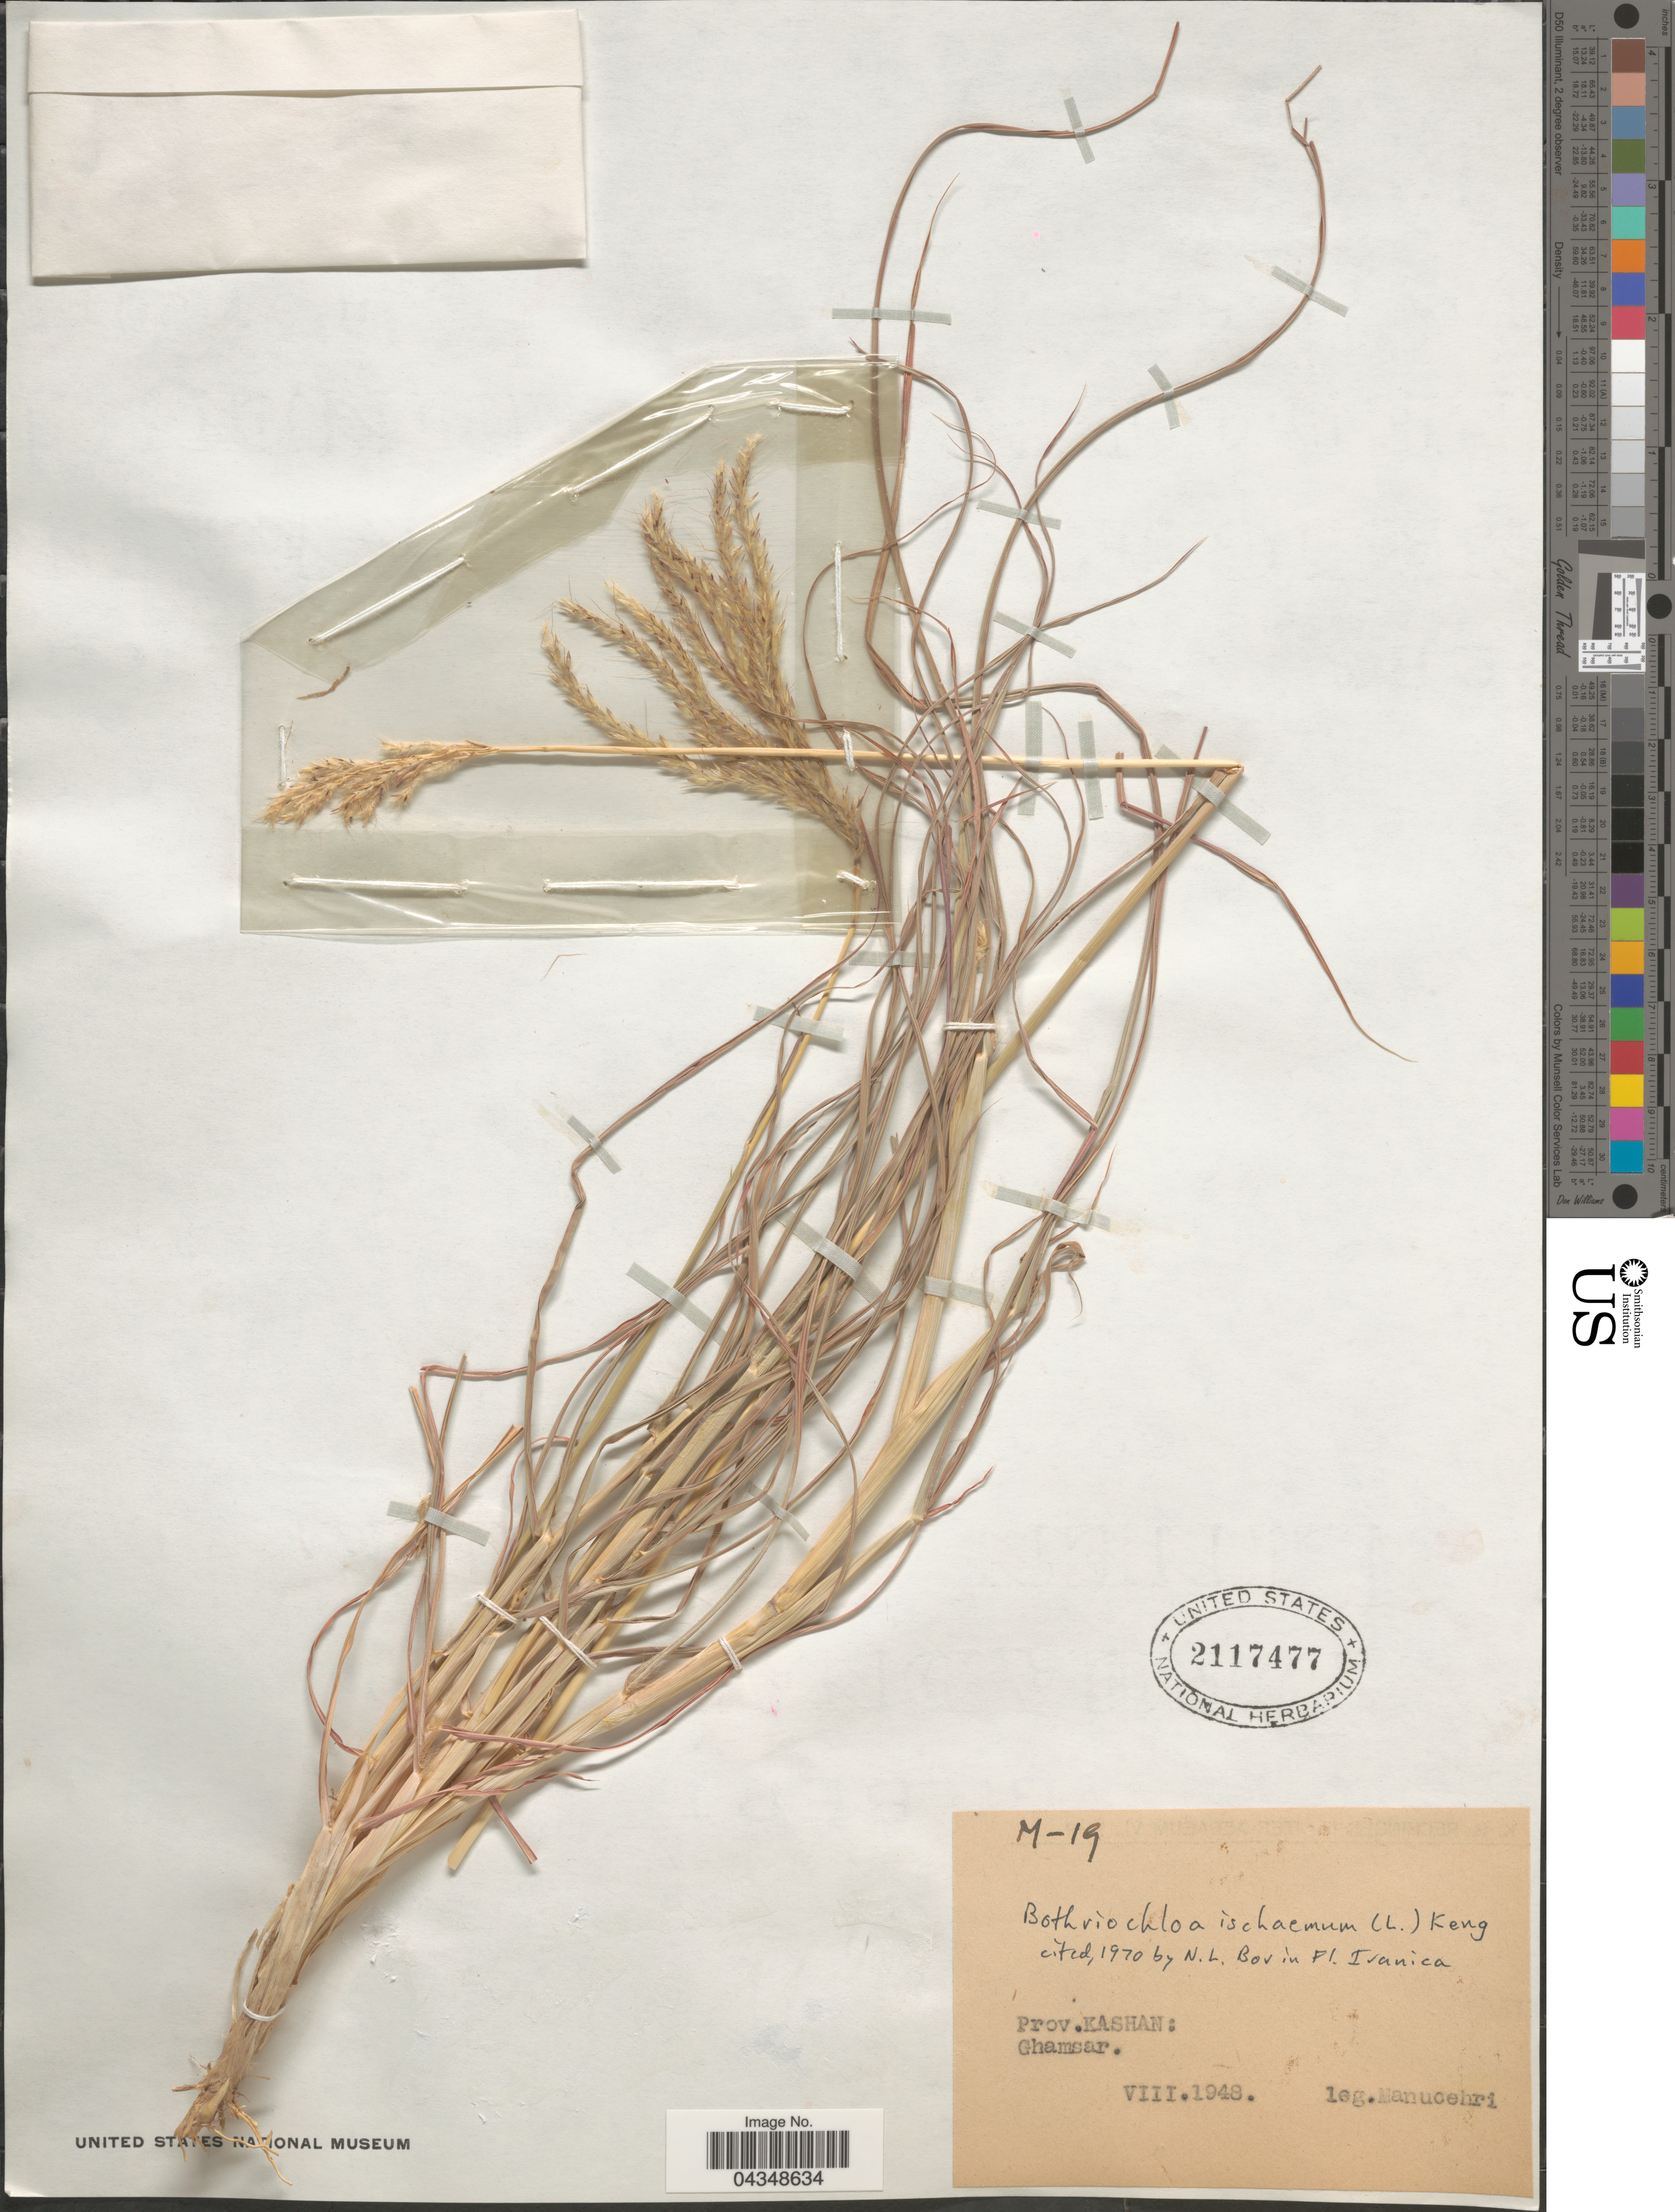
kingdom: Plantae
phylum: Tracheophyta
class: Liliopsida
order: Poales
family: Poaceae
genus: Bothriochloa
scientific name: Bothriochloa ischaemum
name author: (L.) Keng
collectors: Manucehri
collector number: M-19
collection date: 1948-08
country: Iran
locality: Prov. Kashan: Ghamsar.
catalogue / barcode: US 2117477